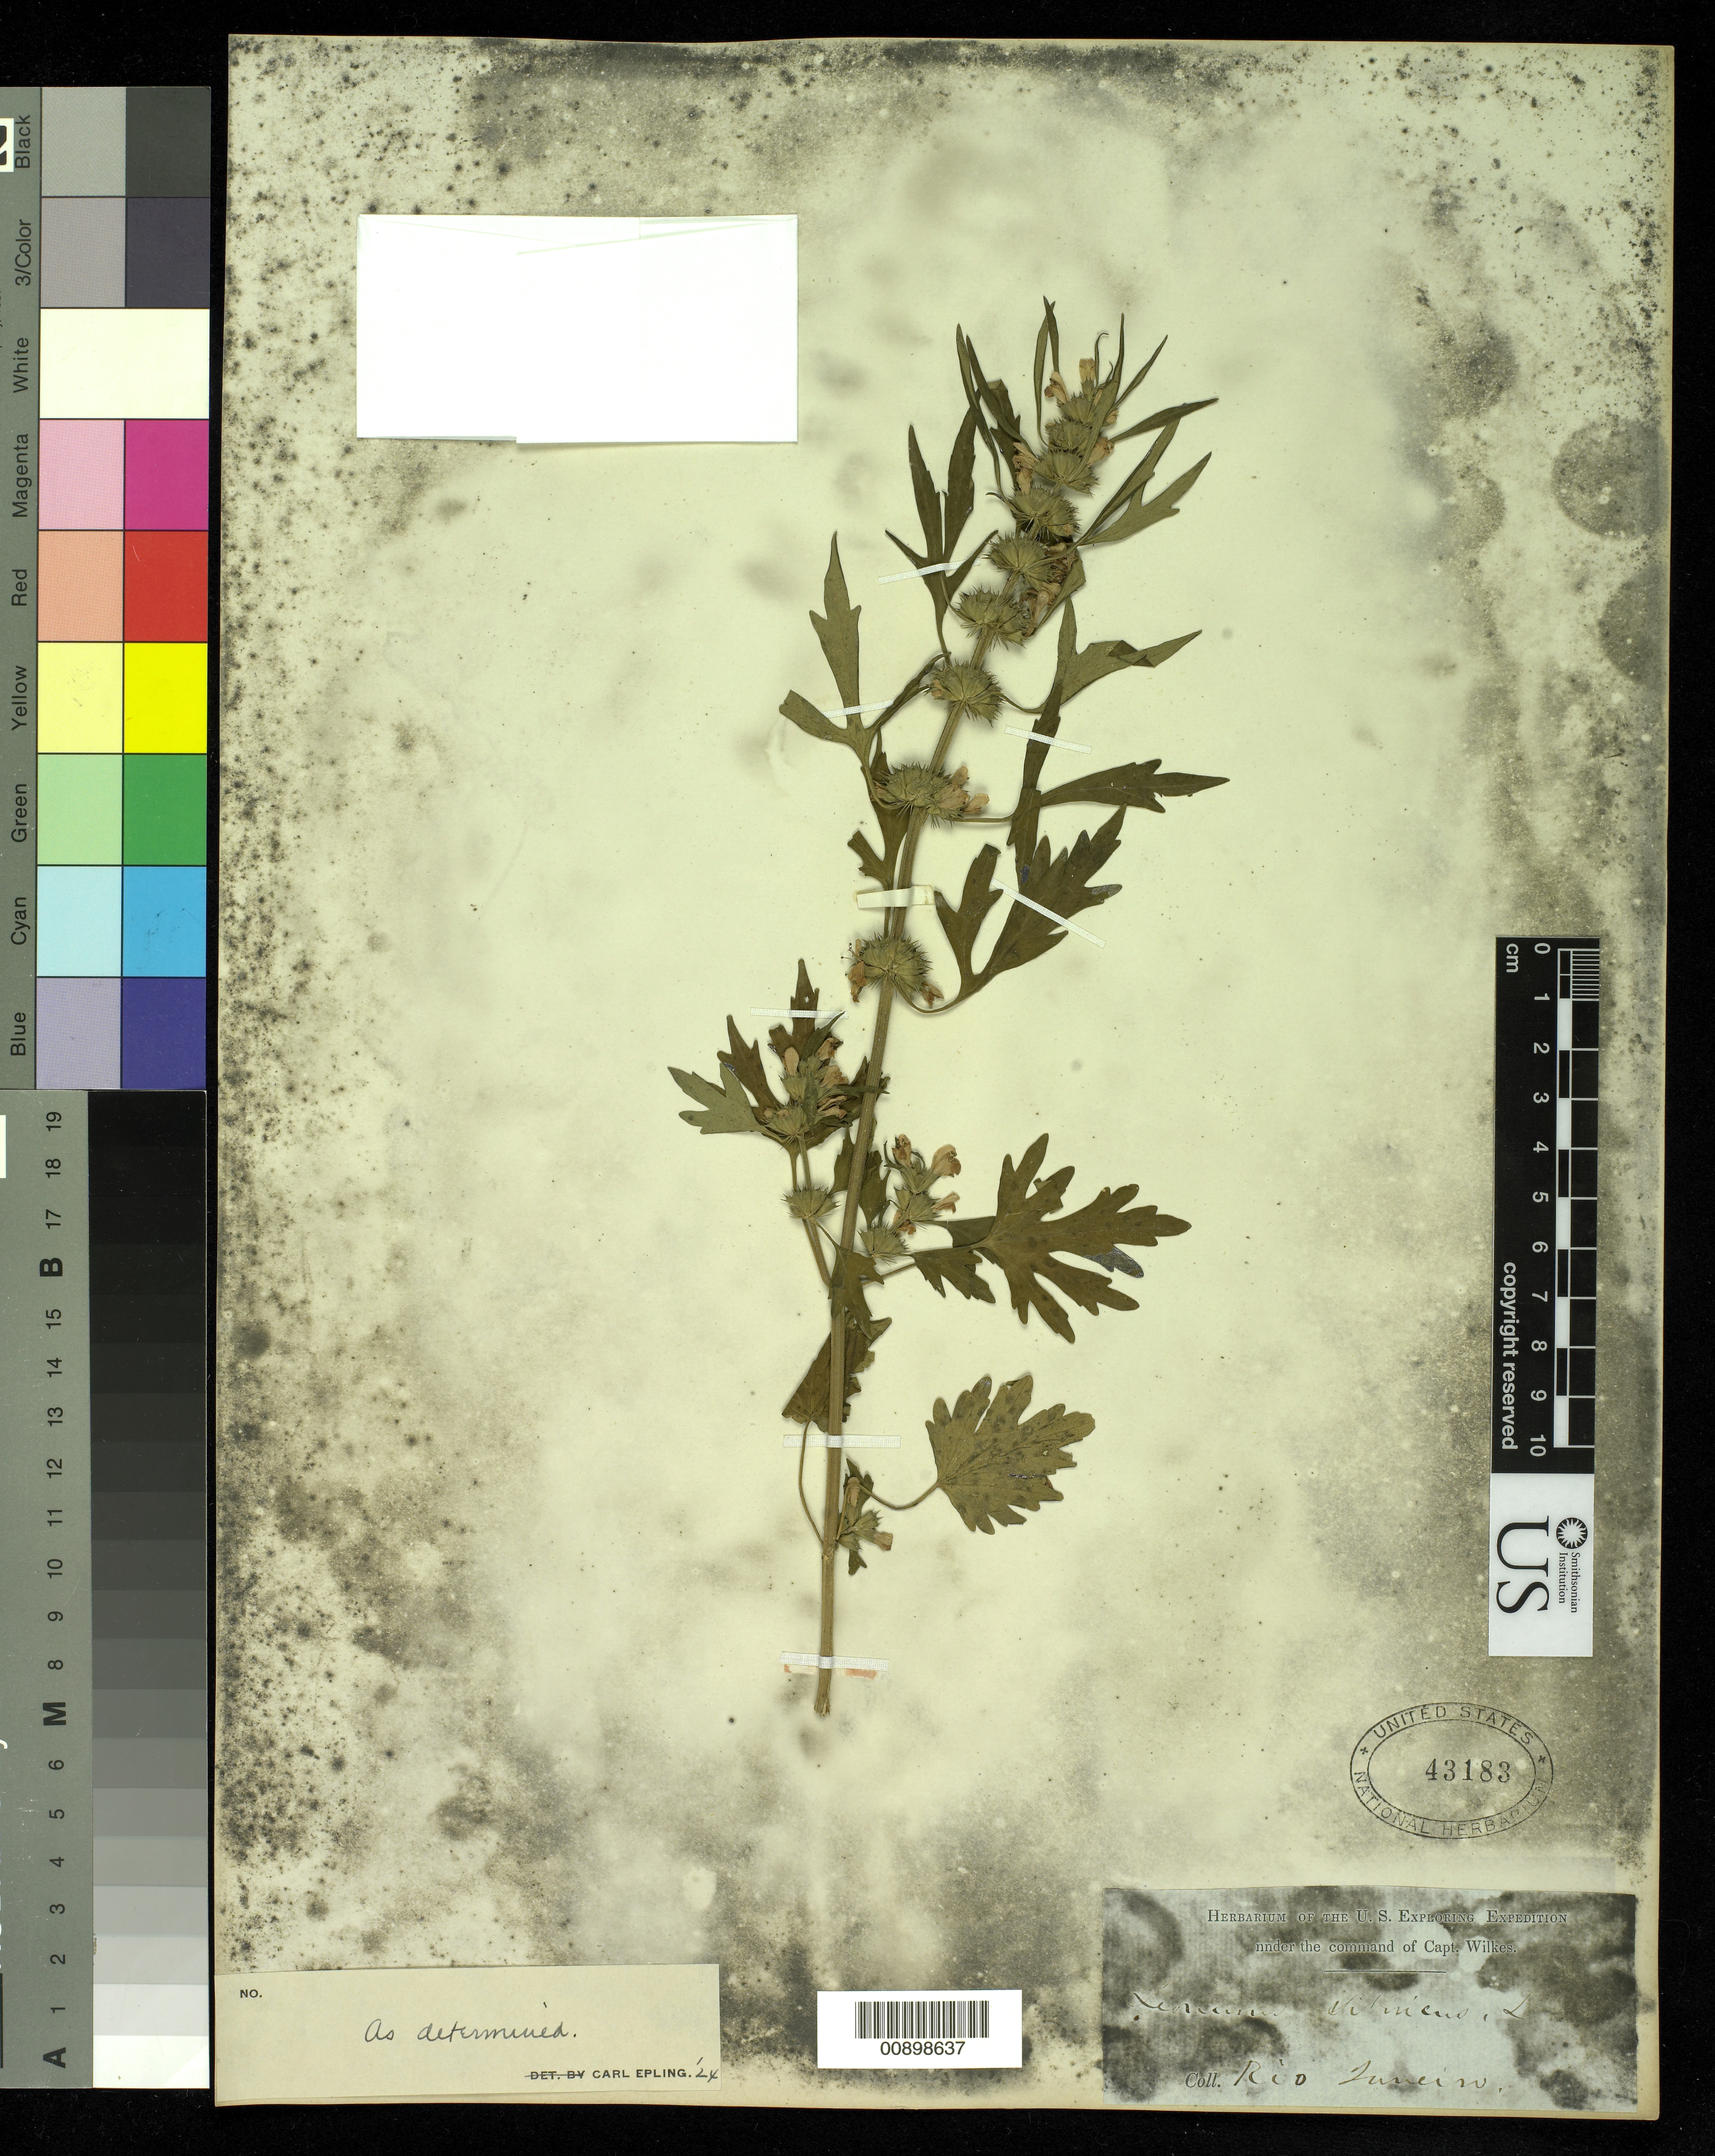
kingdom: Plantae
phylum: Tracheophyta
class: Magnoliopsida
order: Lamiales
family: Lamiaceae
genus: Leonurus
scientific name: Leonurus sibiricus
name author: L.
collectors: Wilkes Explor. Exped.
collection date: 1838/1842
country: Brazil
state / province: Rio de Janeiro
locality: Rio Janeiro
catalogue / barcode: US 43183